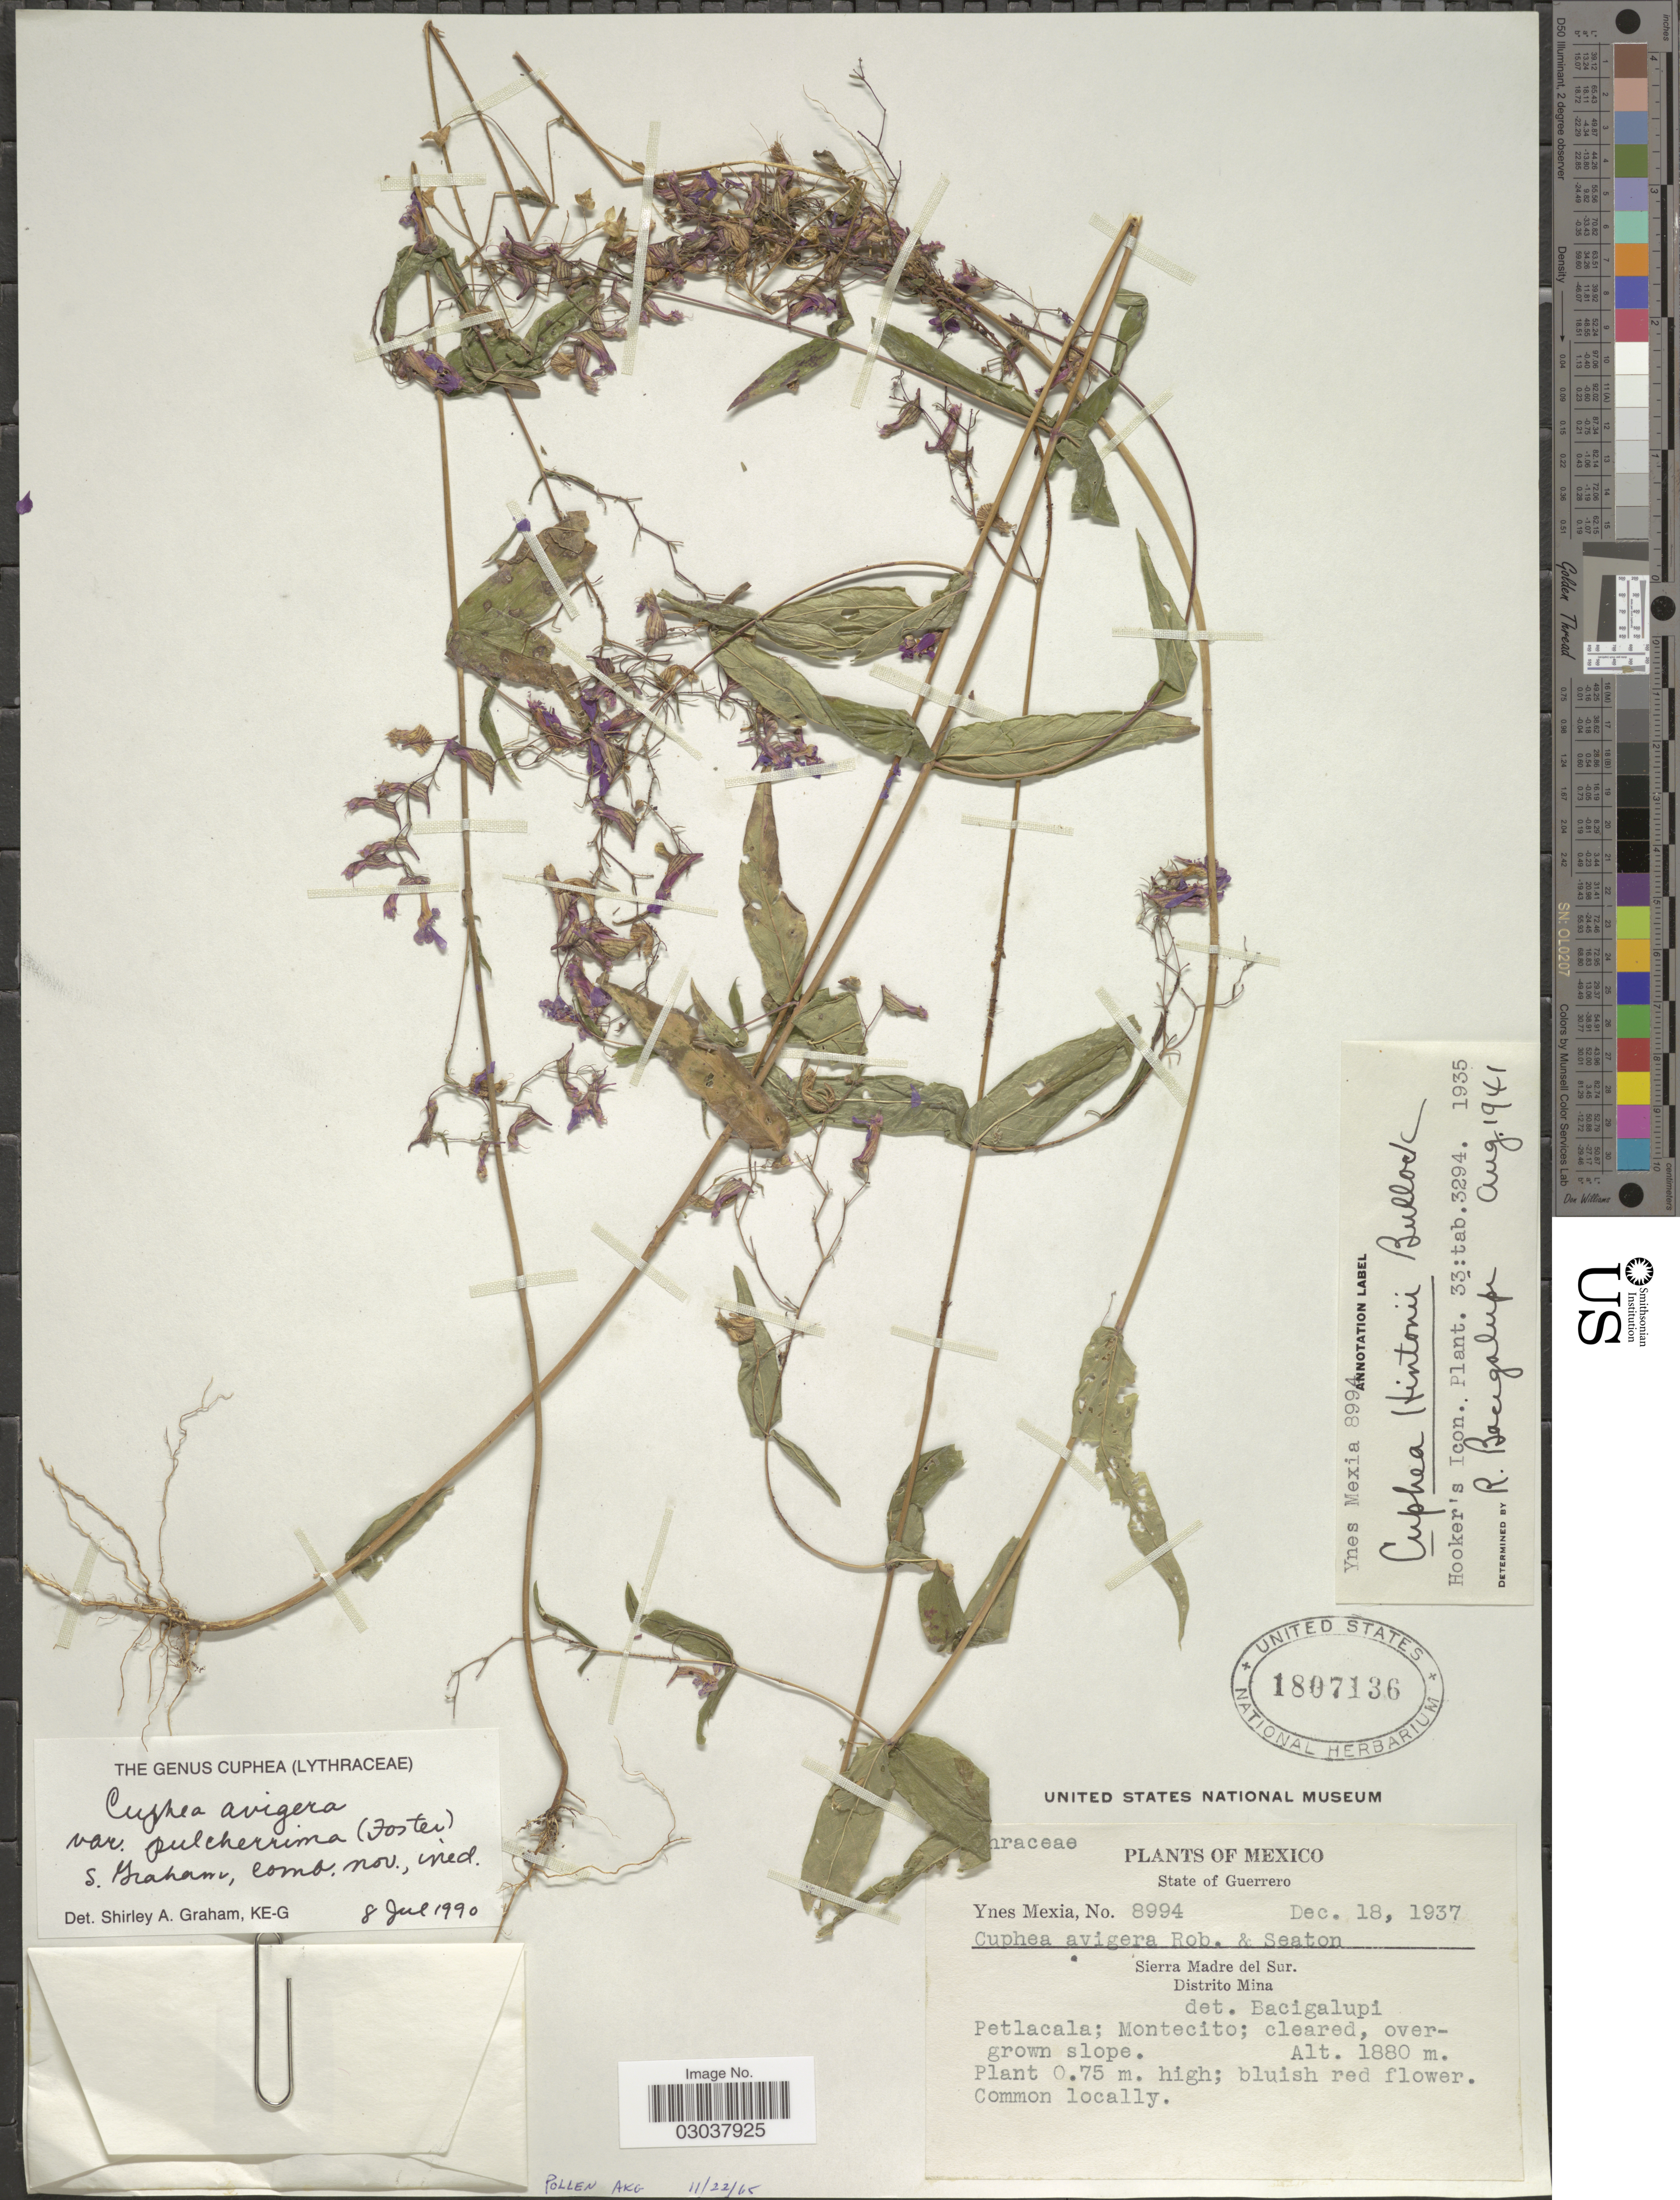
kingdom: Plantae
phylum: Tracheophyta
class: Magnoliopsida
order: Myrtales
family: Lythraceae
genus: Cuphea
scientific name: Cuphea avigera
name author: B.L. Rob. & Seaton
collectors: Y. Mexia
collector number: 8994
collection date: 1937-12-18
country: Mexico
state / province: Guerrero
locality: Sierra Madre del Sur. Distrito Mina. Petlacala; Montecito.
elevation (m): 1880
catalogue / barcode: US 1807136